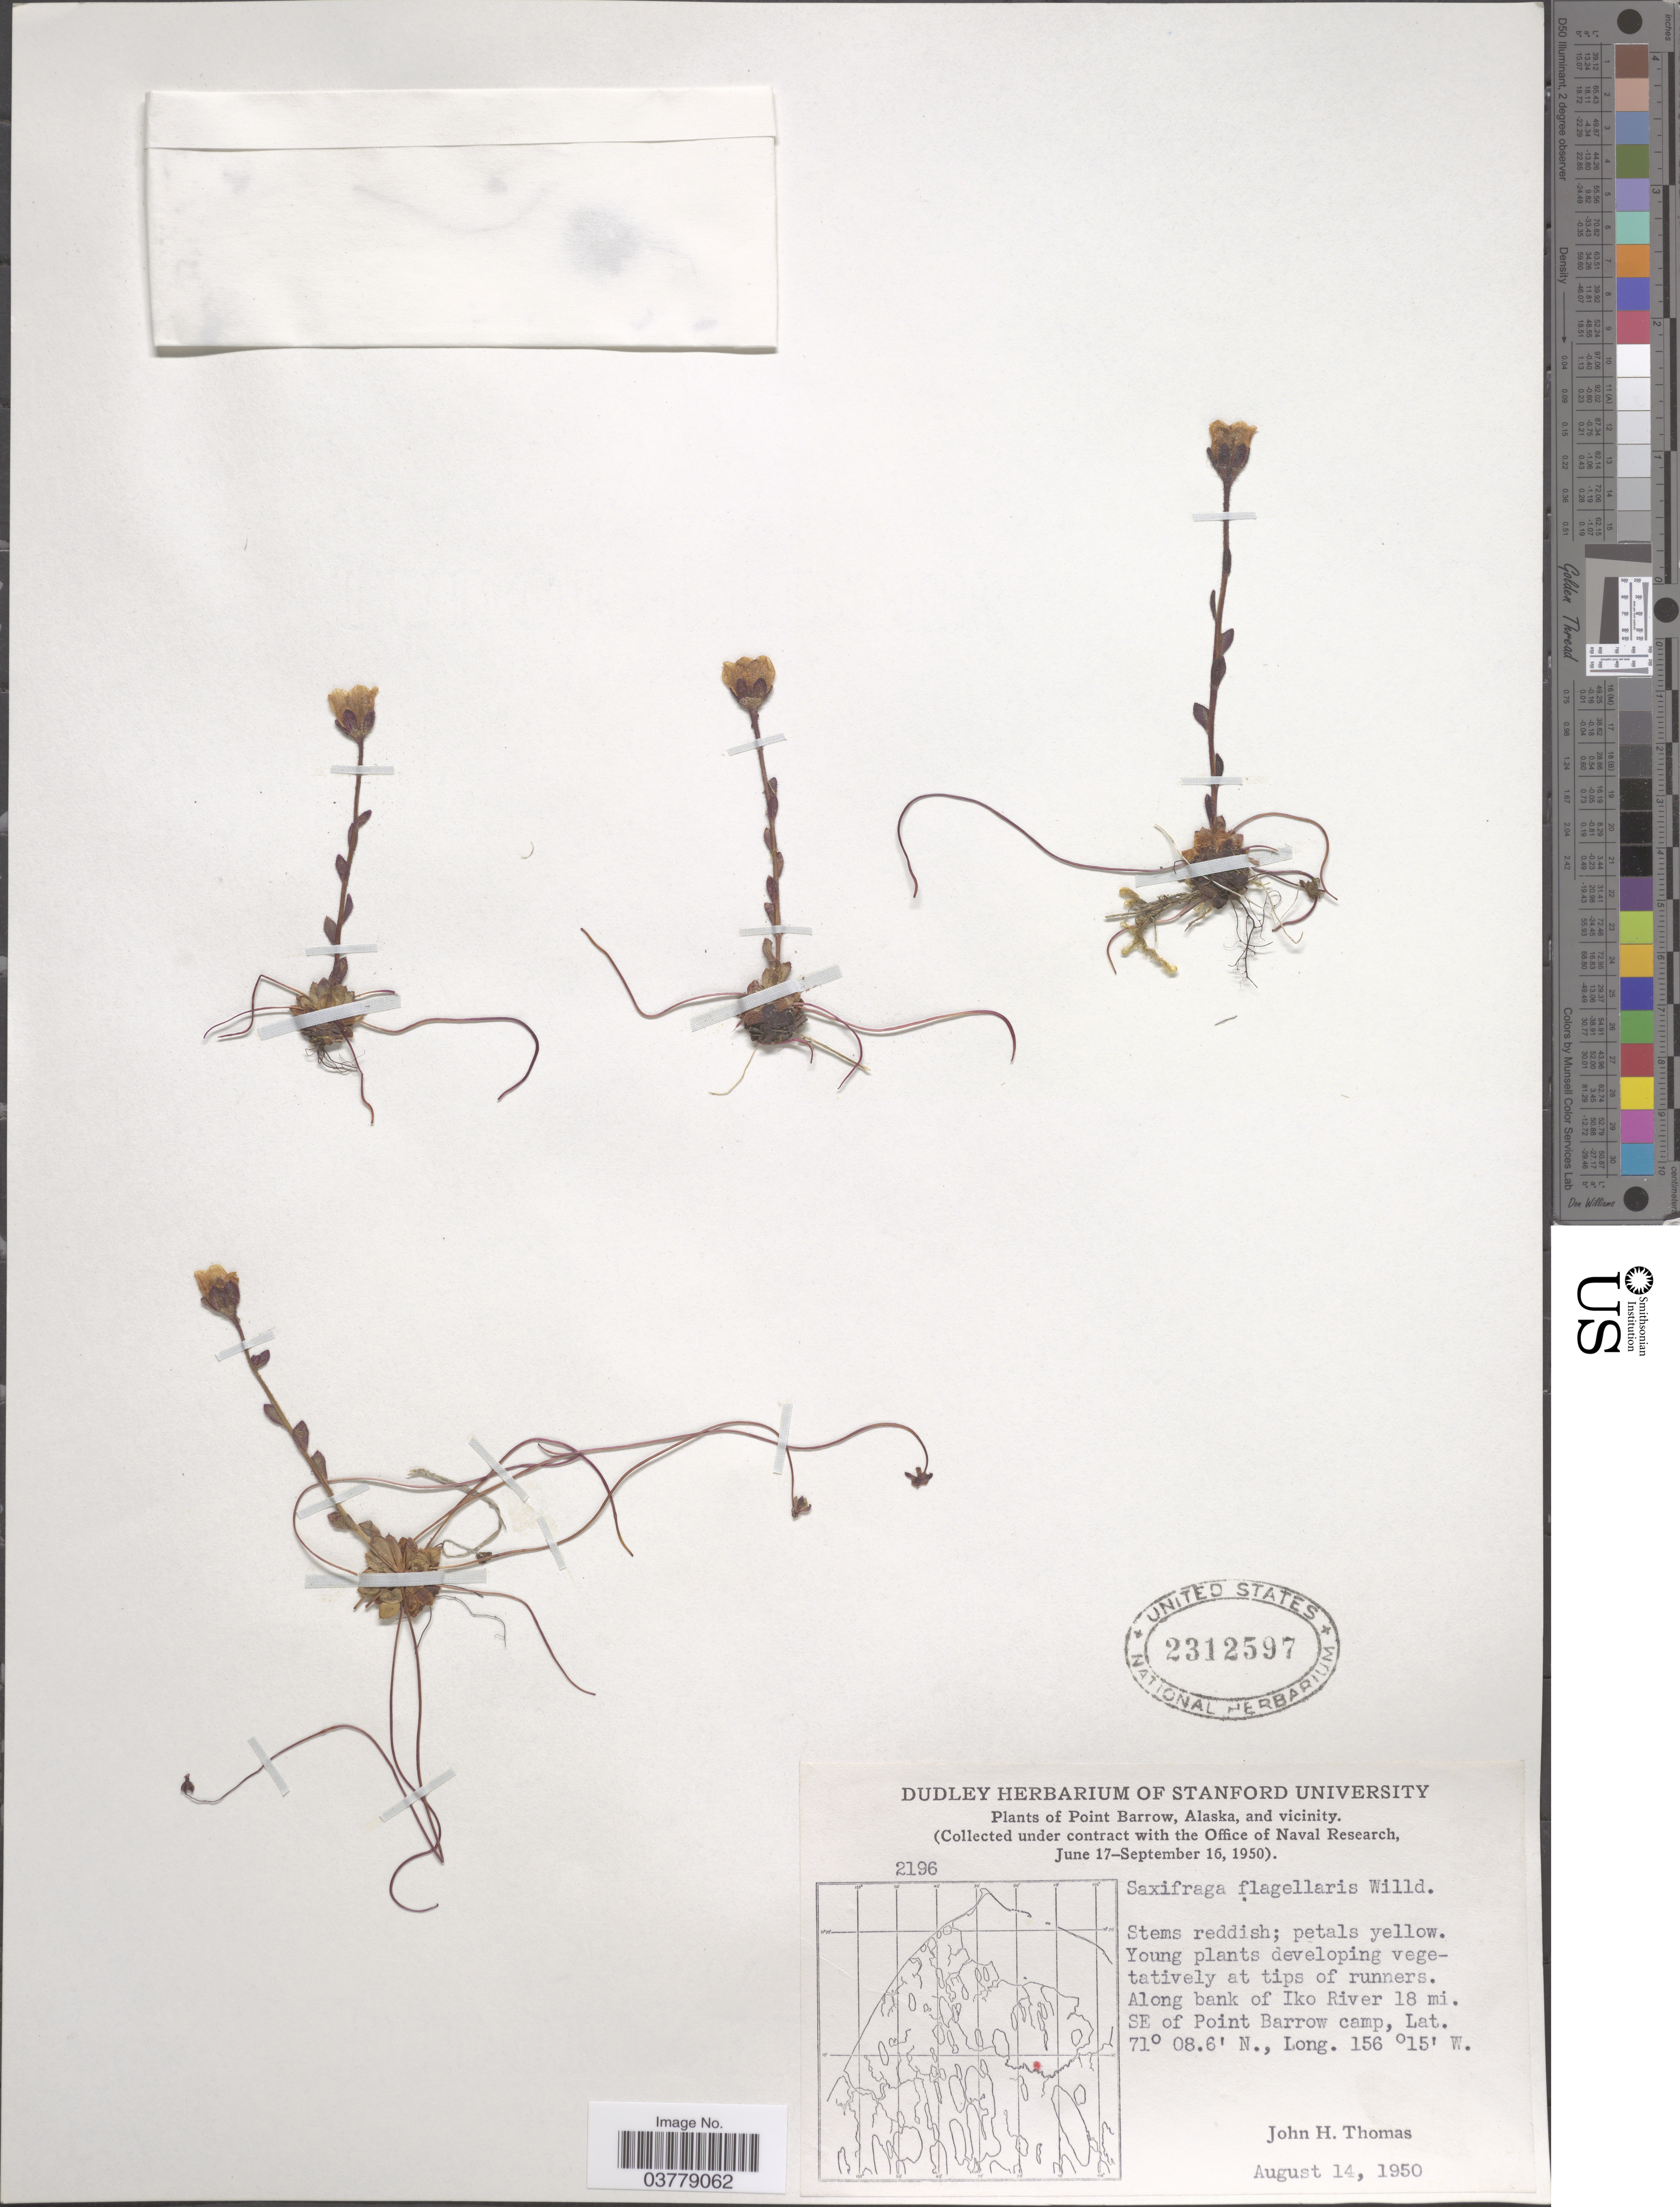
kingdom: Plantae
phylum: Tracheophyta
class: Magnoliopsida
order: Saxifragales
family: Saxifragaceae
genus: Saxifraga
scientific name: Saxifraga flagellaris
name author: Willd. ex Sternb.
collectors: J. H. Thomas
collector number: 2196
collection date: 1950-08-14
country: United States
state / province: Alaska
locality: Point Barrow, Alaska, and vicinity. Along bank of Iko River 18 mi. SE of Point Barrow camp.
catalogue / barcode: US 2312597